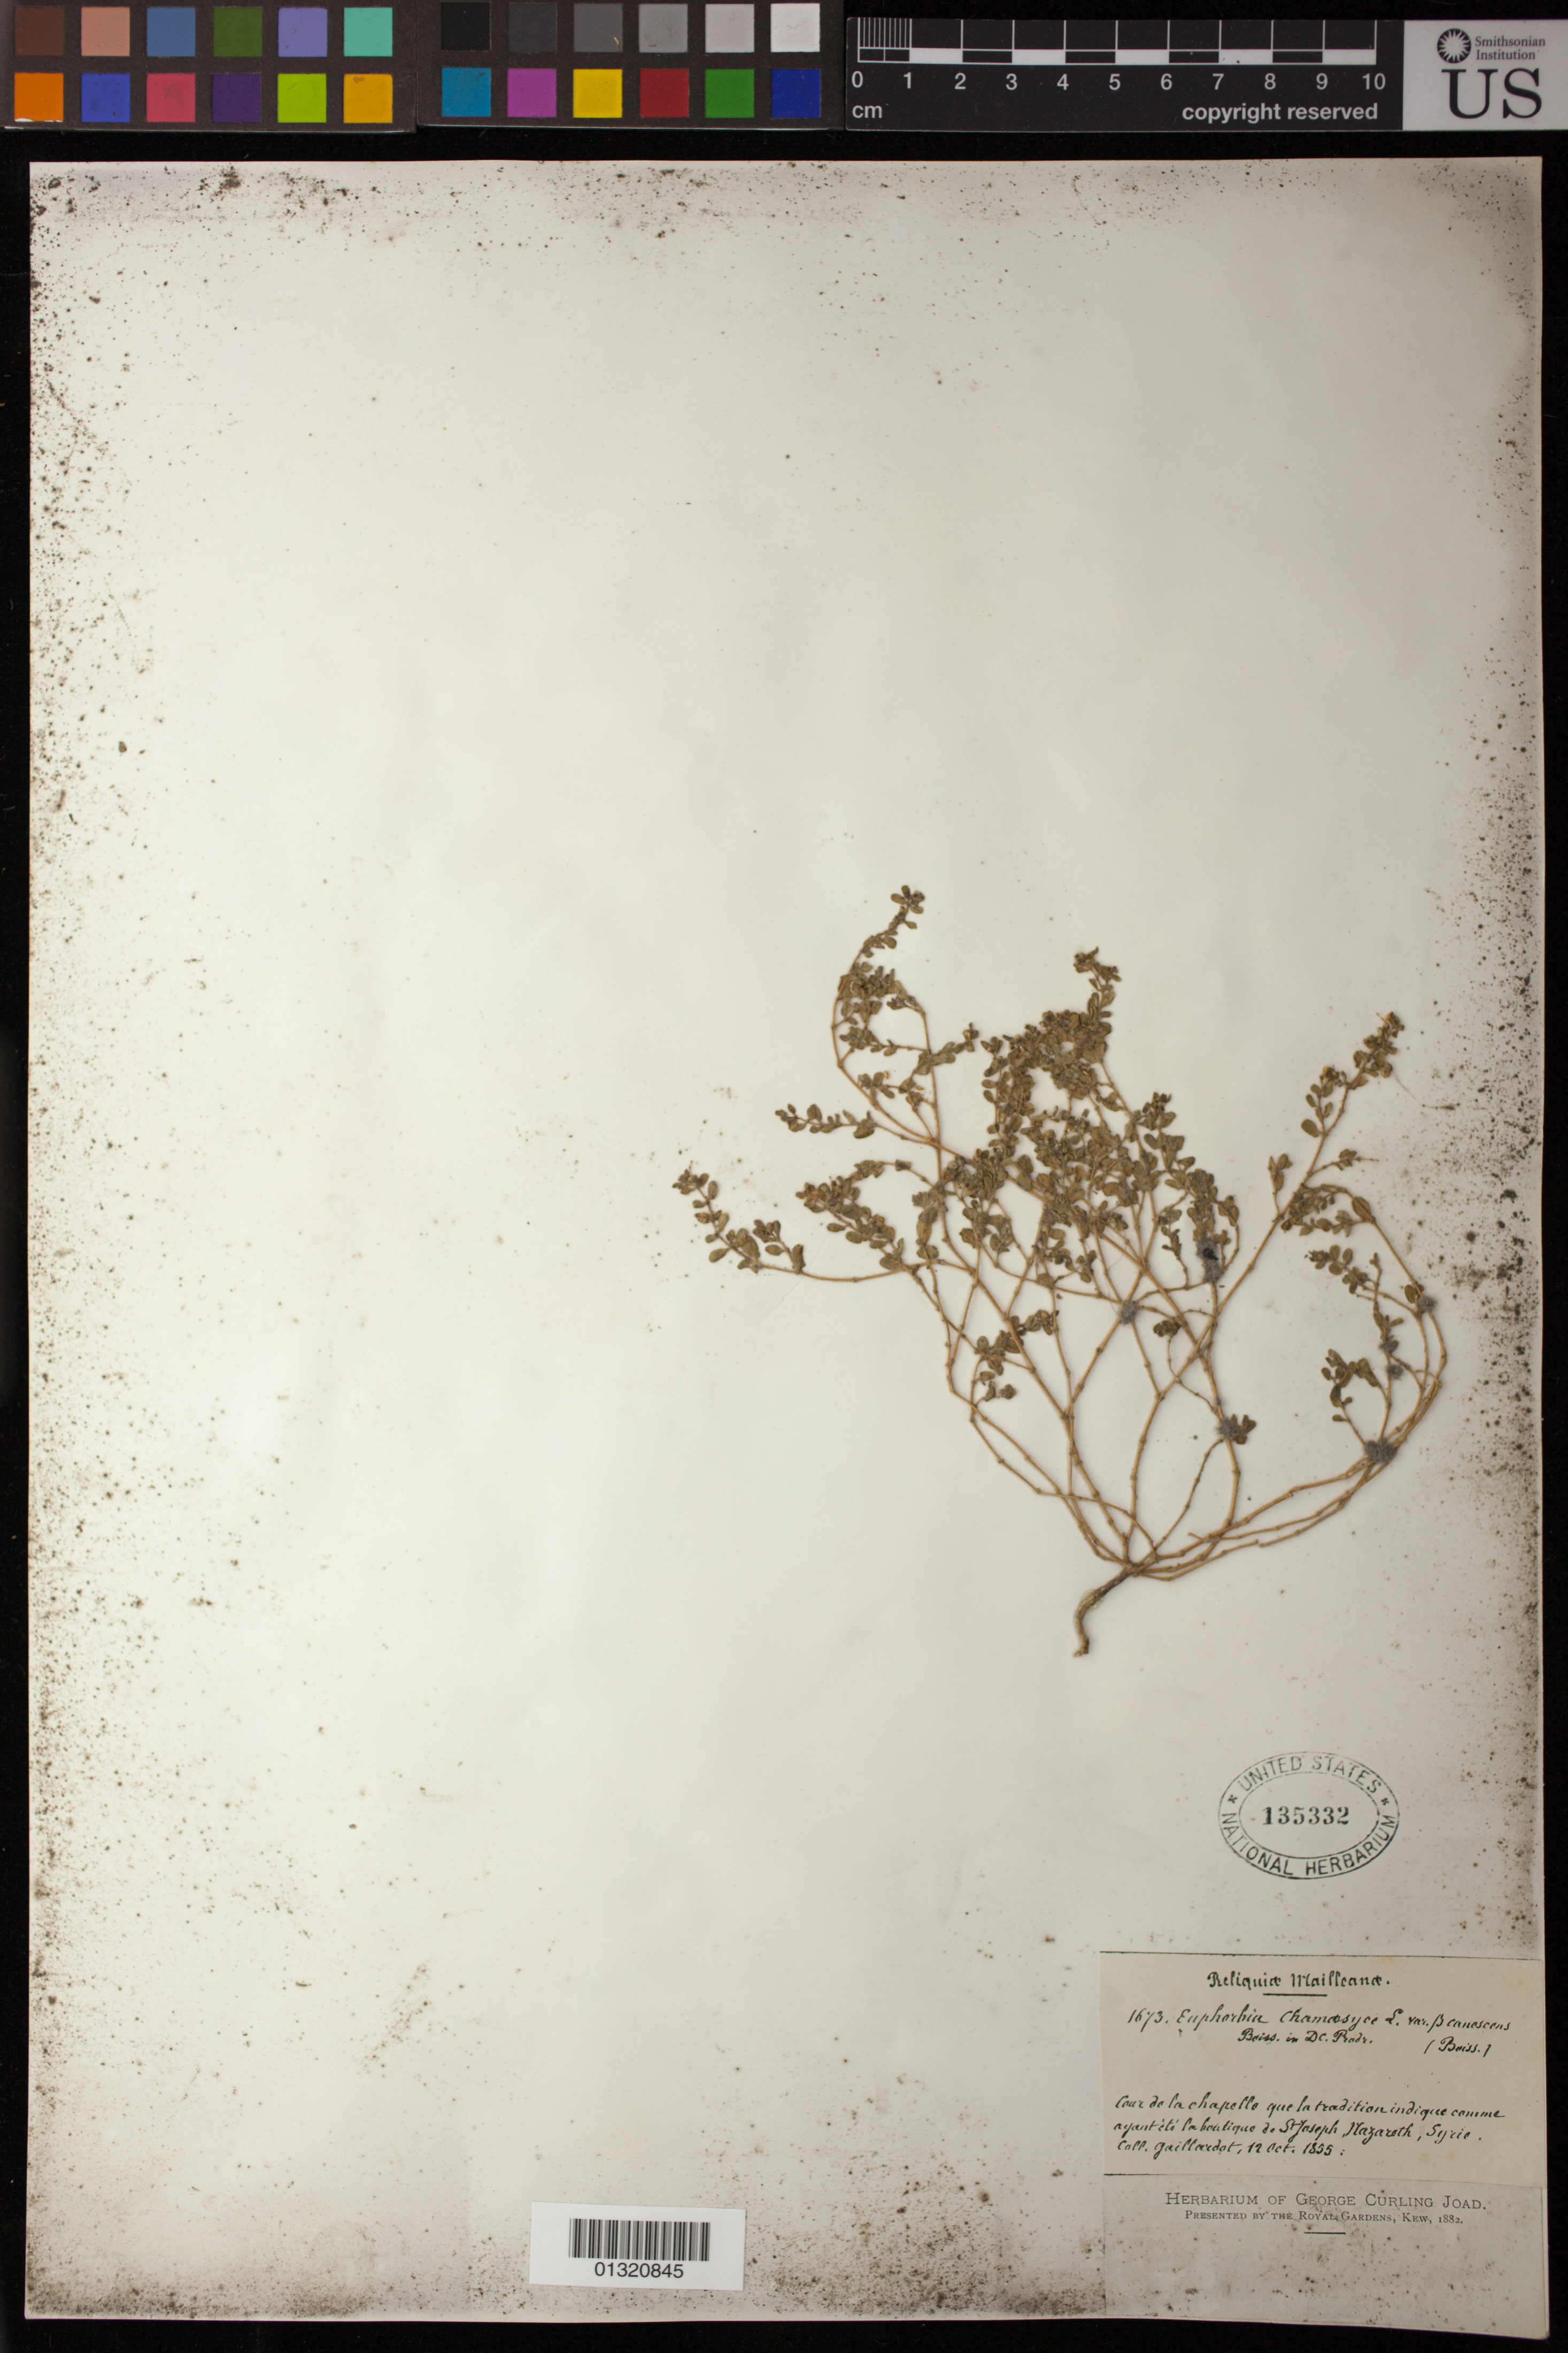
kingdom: Plantae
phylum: Tracheophyta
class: Magnoliopsida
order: Malpighiales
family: Euphorbiaceae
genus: Euphorbia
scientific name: Euphorbia chamaesyce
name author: L.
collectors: Gaillardot, --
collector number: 1673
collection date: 1855-10-12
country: Israel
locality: St Joseph Nazareth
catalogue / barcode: US 135332